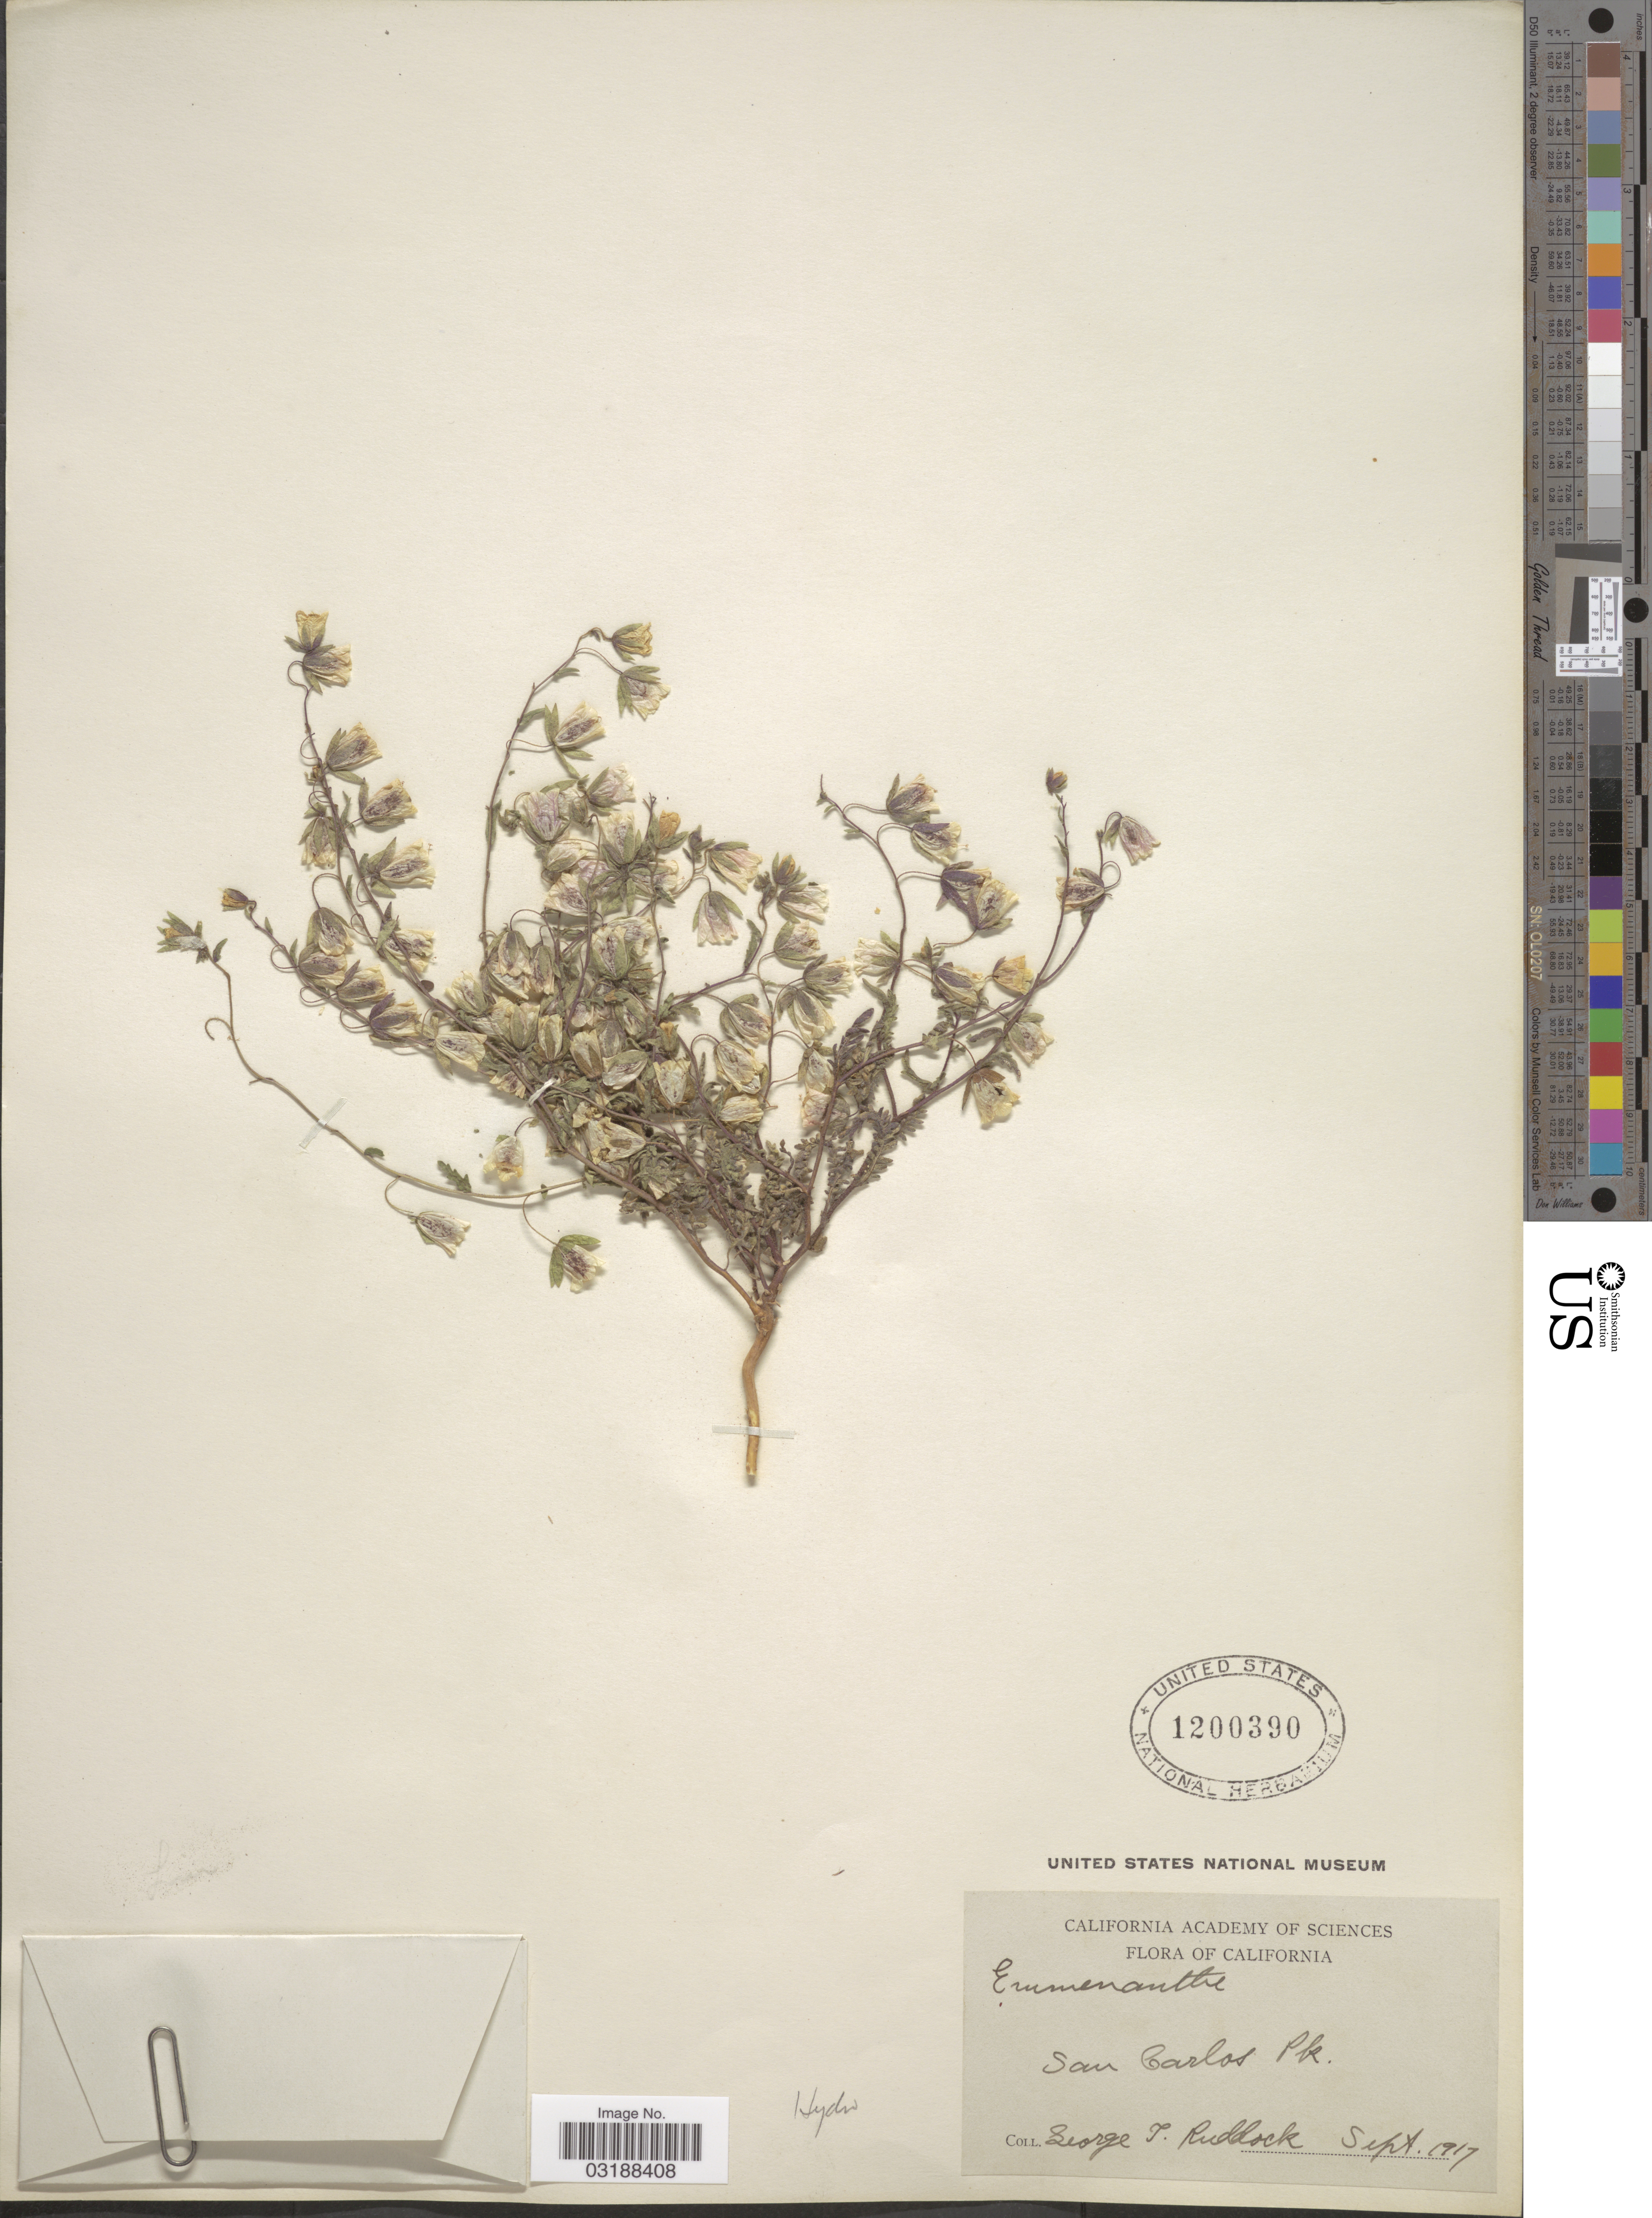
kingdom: Plantae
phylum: Tracheophyta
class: Magnoliopsida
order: Boraginales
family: Hydrophyllaceae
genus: Emmenanthe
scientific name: Emmenanthe penduliflora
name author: Benth.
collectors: G. T. Ruddock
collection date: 1917-09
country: United States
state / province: California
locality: San Carlos Pk.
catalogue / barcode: US 1200390